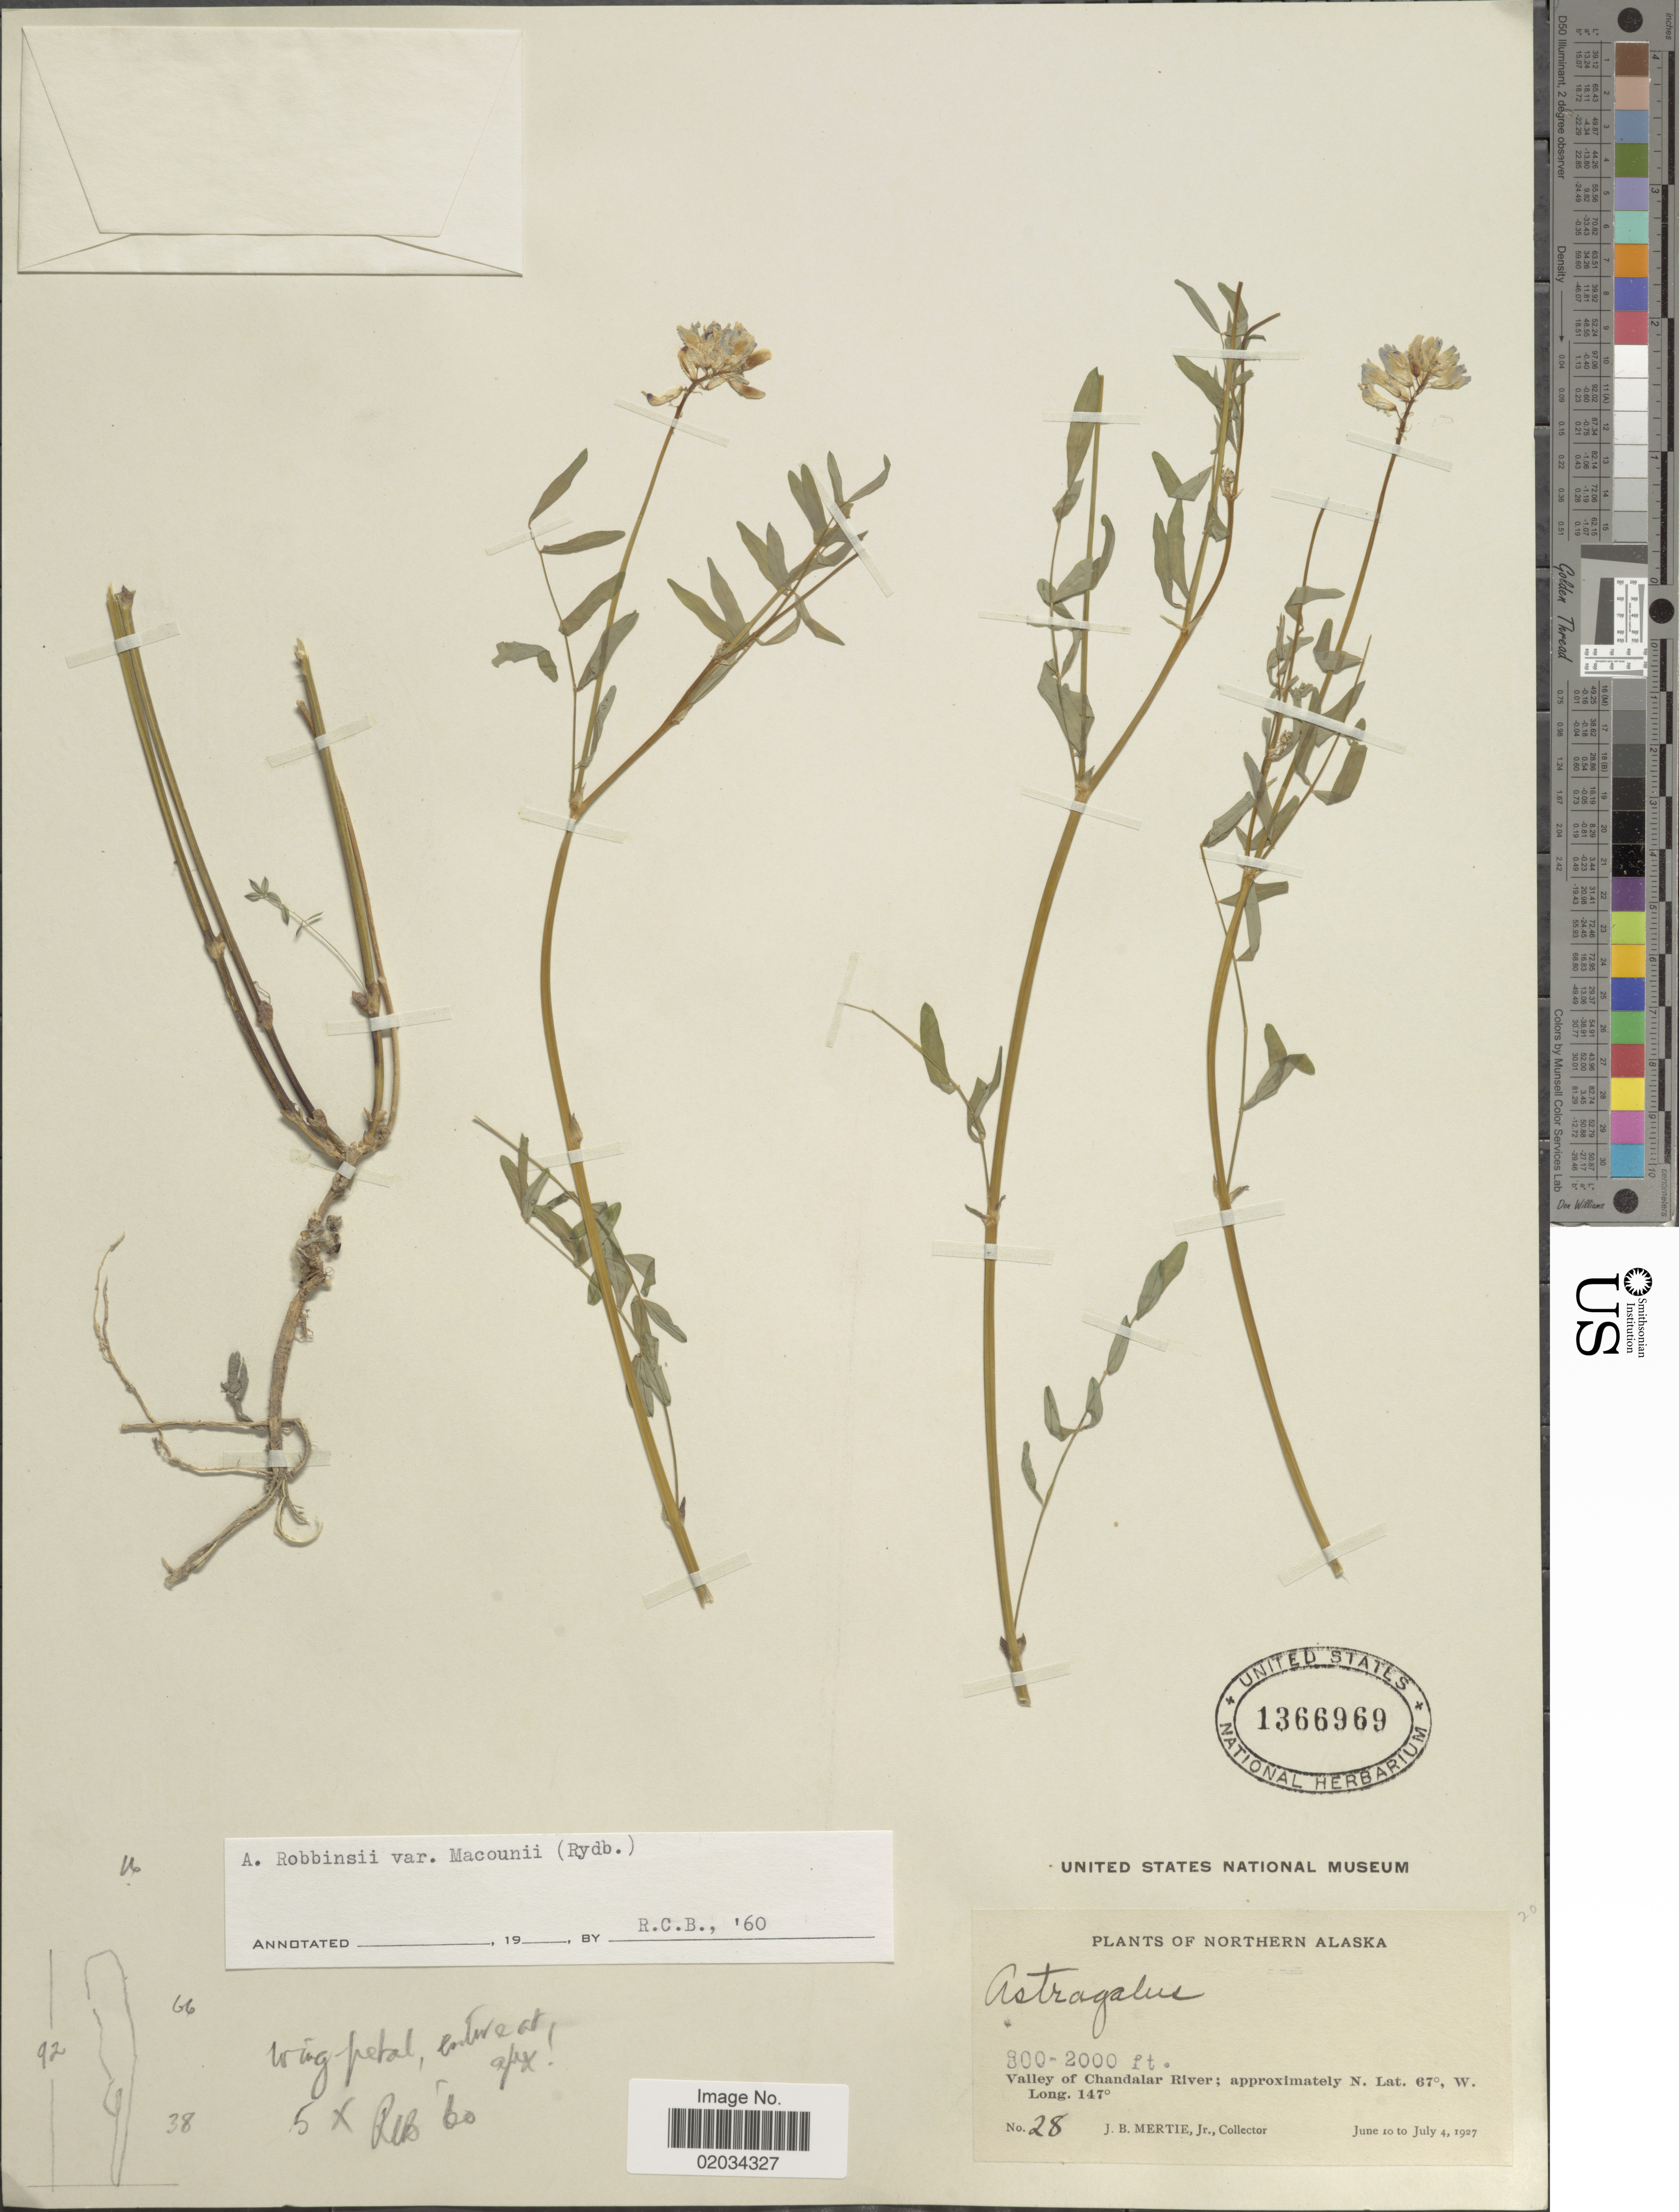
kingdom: Plantae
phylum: Tracheophyta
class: Magnoliopsida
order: Fabales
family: Fabaceae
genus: Astragalus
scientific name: Astragalus robbinsii var. minor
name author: (Hook.) Barneby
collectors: J. Mertie Jr.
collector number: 28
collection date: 1927-06-10/1927-07-04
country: United States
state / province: Alaska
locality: Northern Alaska, Valley of Chandalar River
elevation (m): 244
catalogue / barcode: US 1366969